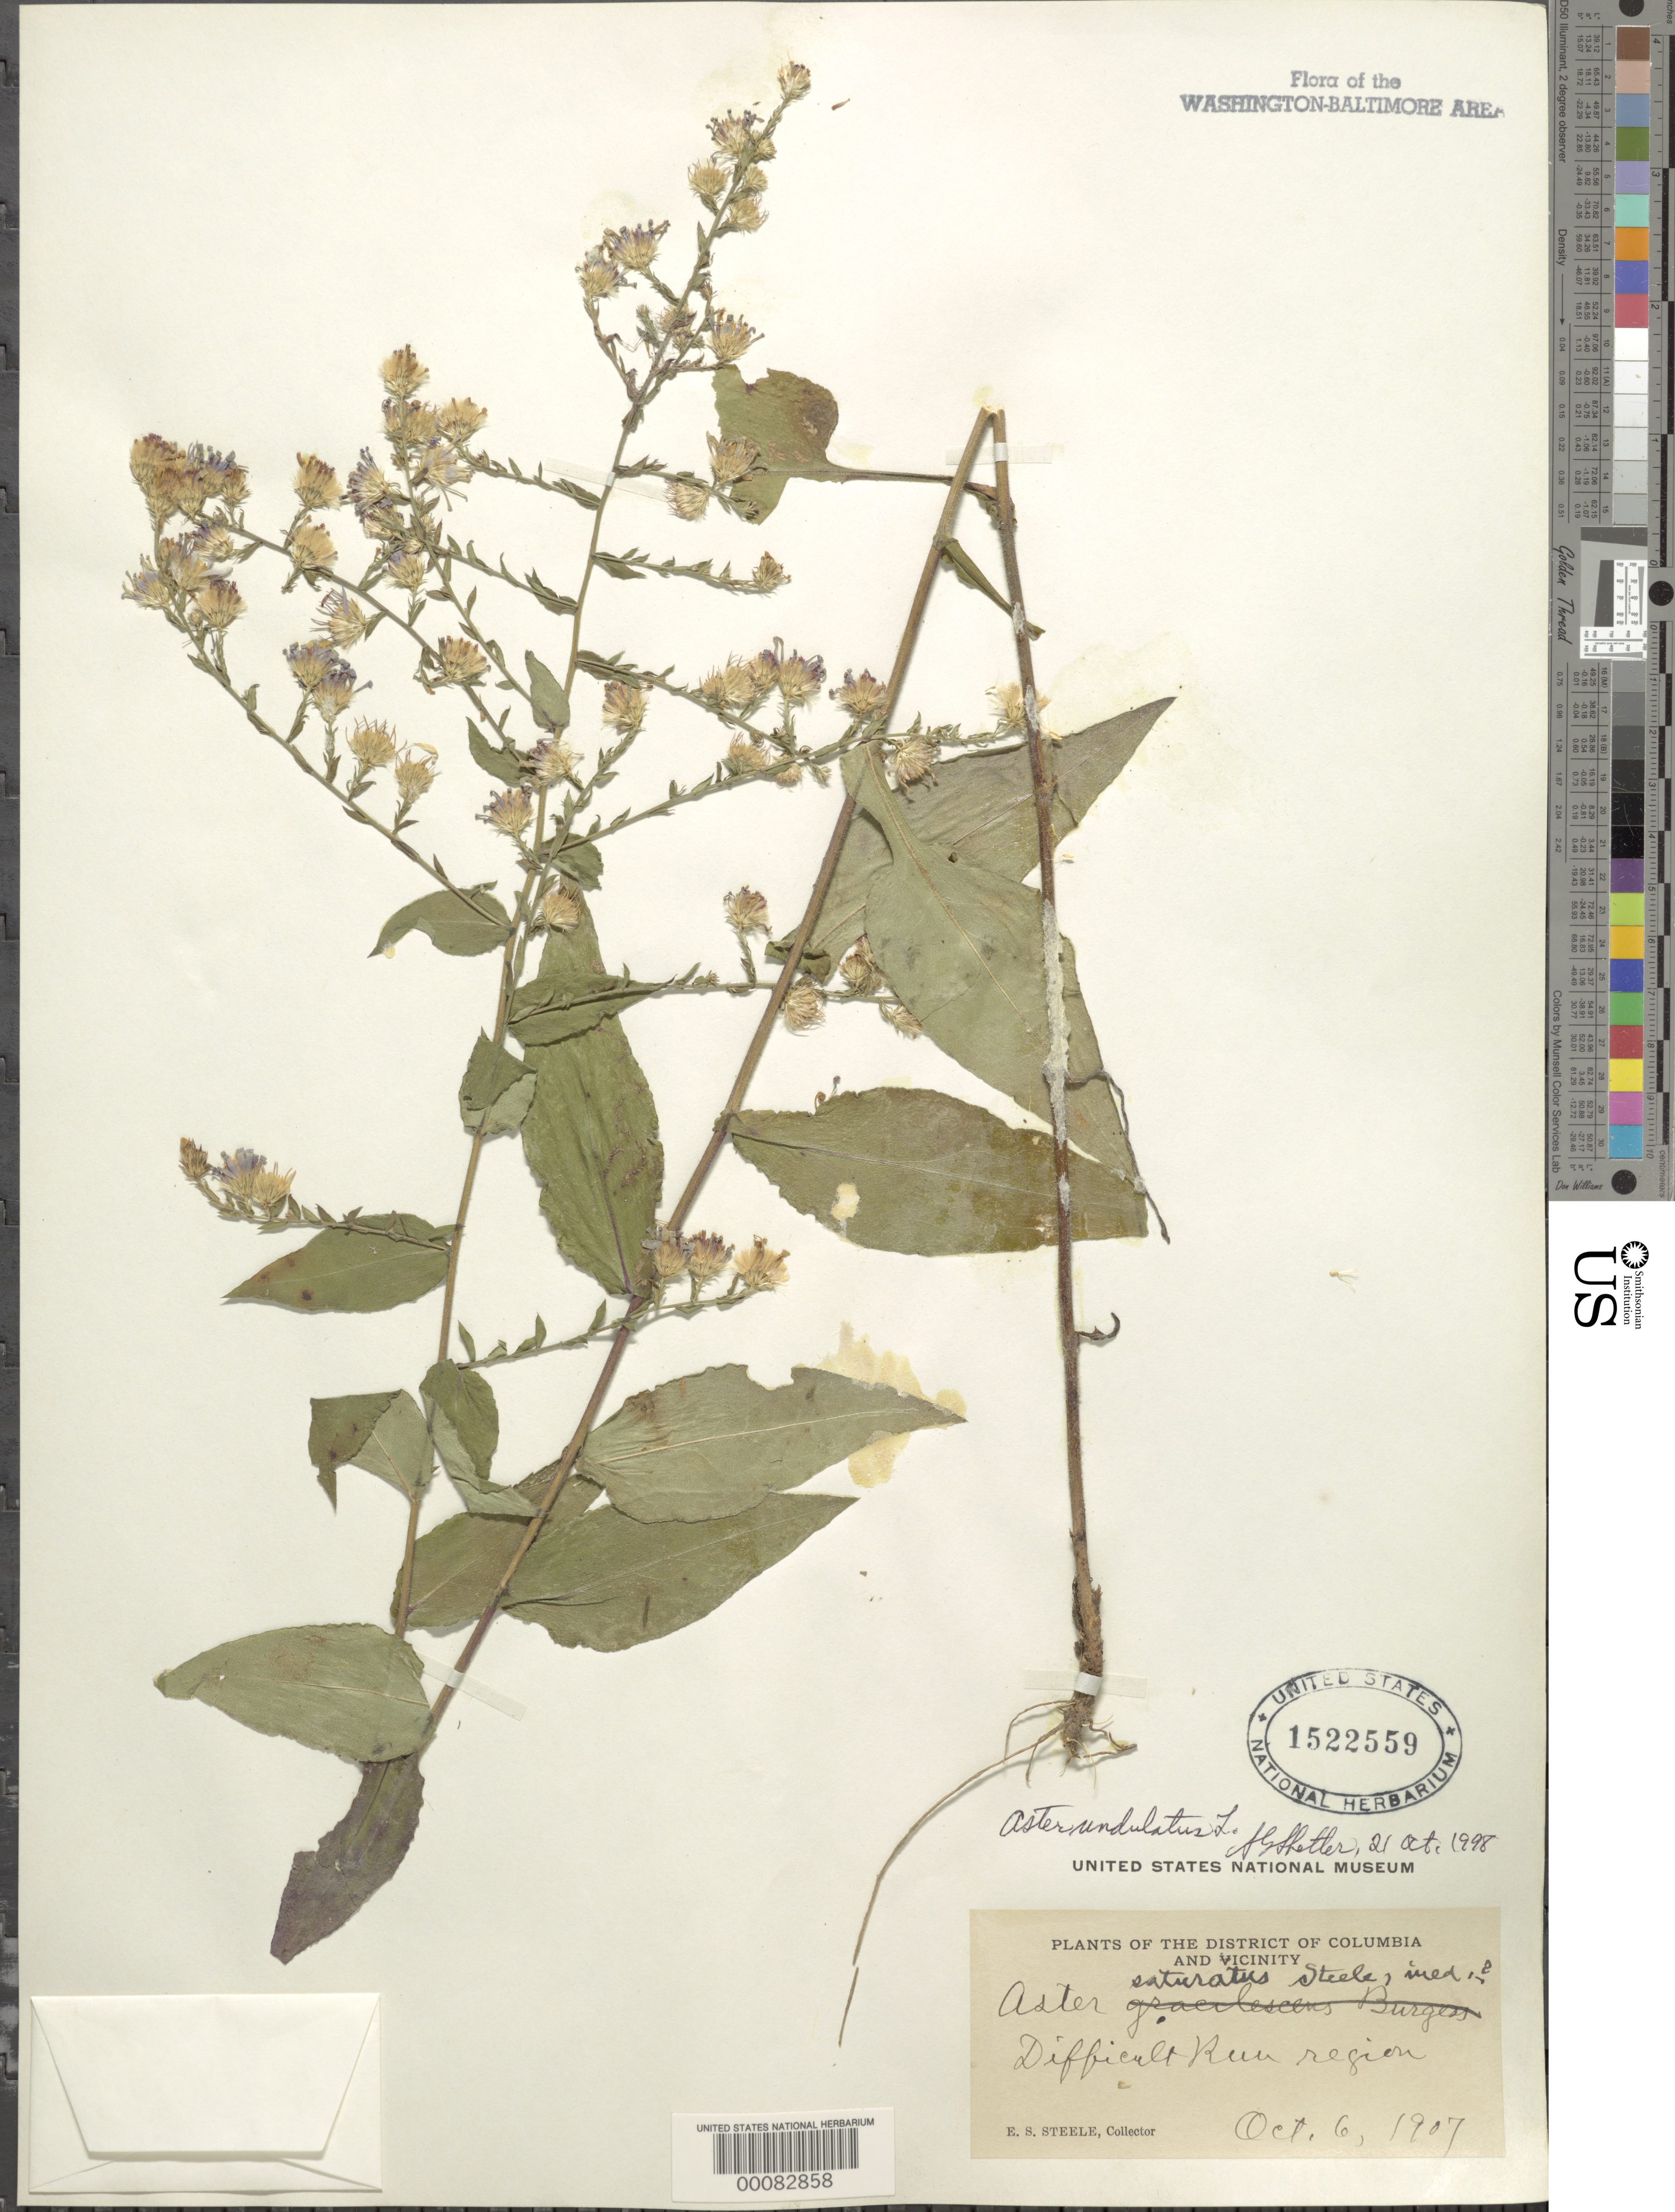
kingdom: Plantae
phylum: Tracheophyta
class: Magnoliopsida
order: Asterales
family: Asteraceae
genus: Symphyotrichum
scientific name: Symphyotrichum undulatum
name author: (L.) G.L. Nesom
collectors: E. Steele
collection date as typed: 06 Oct 1907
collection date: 1907-10-06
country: United States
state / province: Virginia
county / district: Fairfax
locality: Difficult Run Region C. & O. Canal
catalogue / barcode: US 1522559